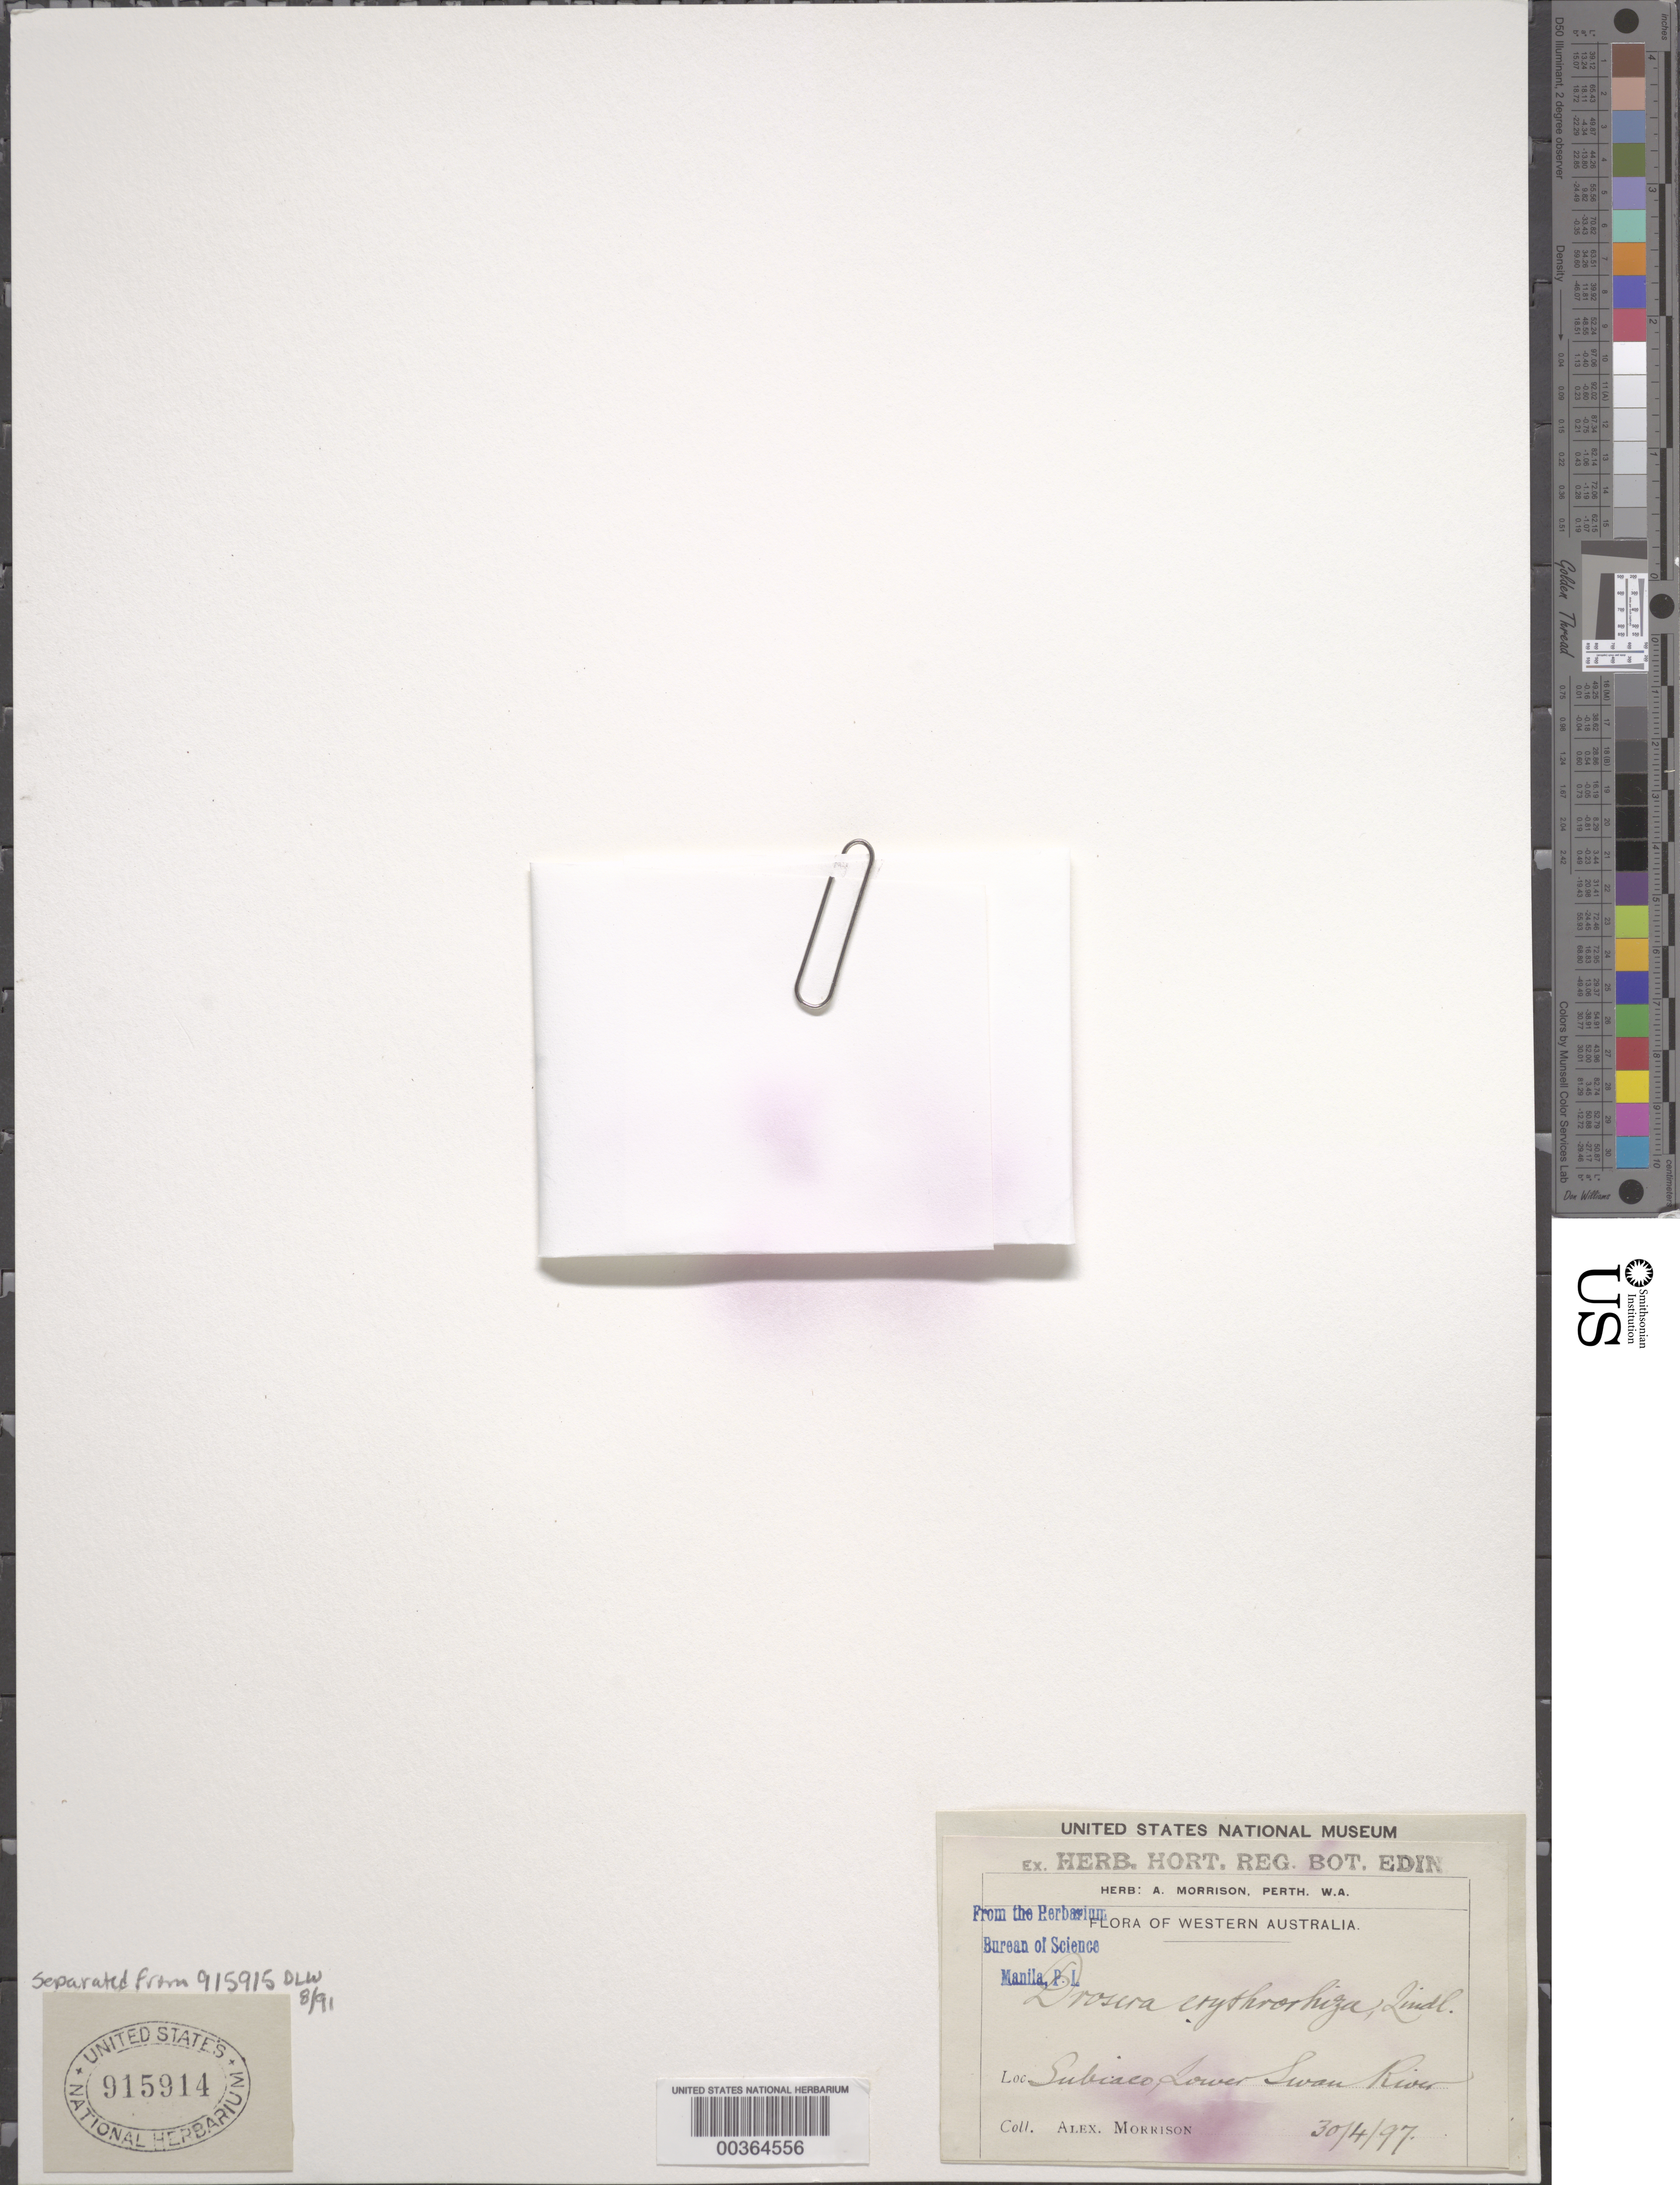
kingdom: Plantae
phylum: Tracheophyta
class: Magnoliopsida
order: Caryophyllales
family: Droseraceae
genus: Drosera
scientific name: Drosera erythrorhiza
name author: Lindl.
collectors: A. Morrison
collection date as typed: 30 Apr 1897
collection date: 1897-04-30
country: Australia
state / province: Western Australia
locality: Lower swan river, subiaco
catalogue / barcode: US 915914